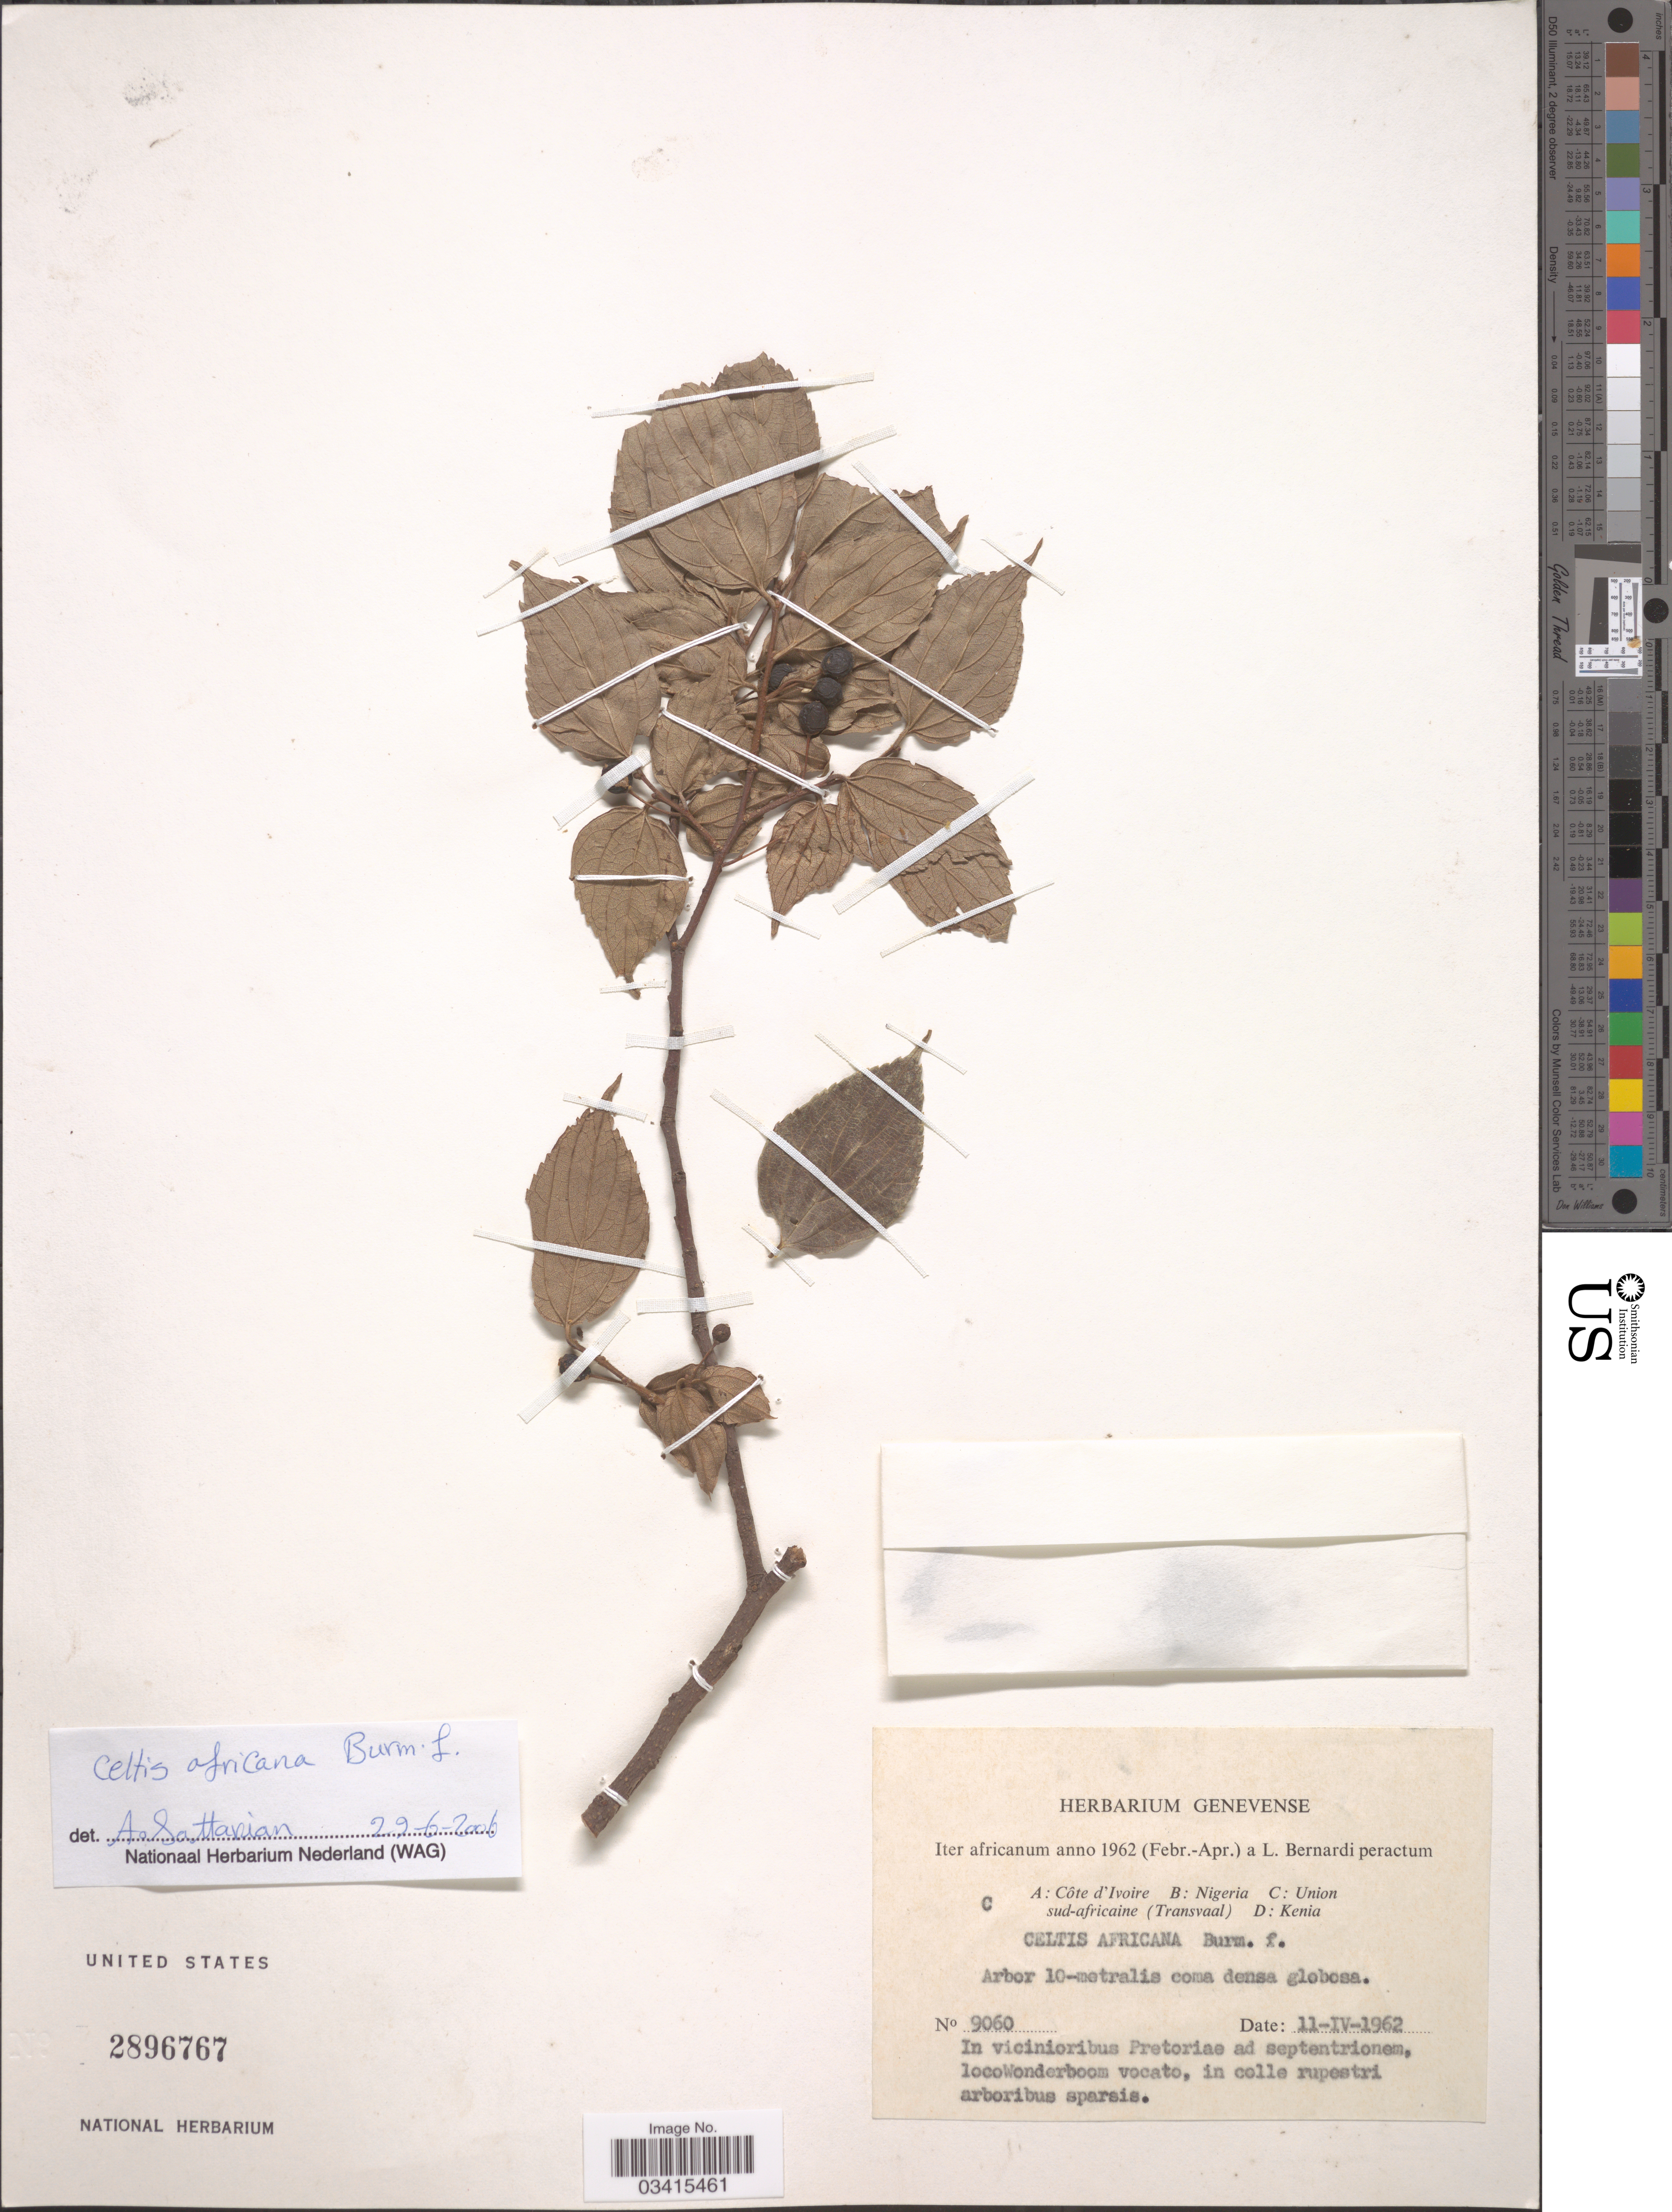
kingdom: Plantae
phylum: Tracheophyta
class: Magnoliopsida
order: Rosales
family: Cannabaceae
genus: Celtis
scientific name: Celtis africana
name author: Burm. f.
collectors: L. Bernardi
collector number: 9060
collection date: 1962-04-11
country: South Africa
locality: Union sud-africaine (Transvaal). In vicinioribus Pretoriae ad septentrionem, locoWonderboom vocato.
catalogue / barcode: US 2896767